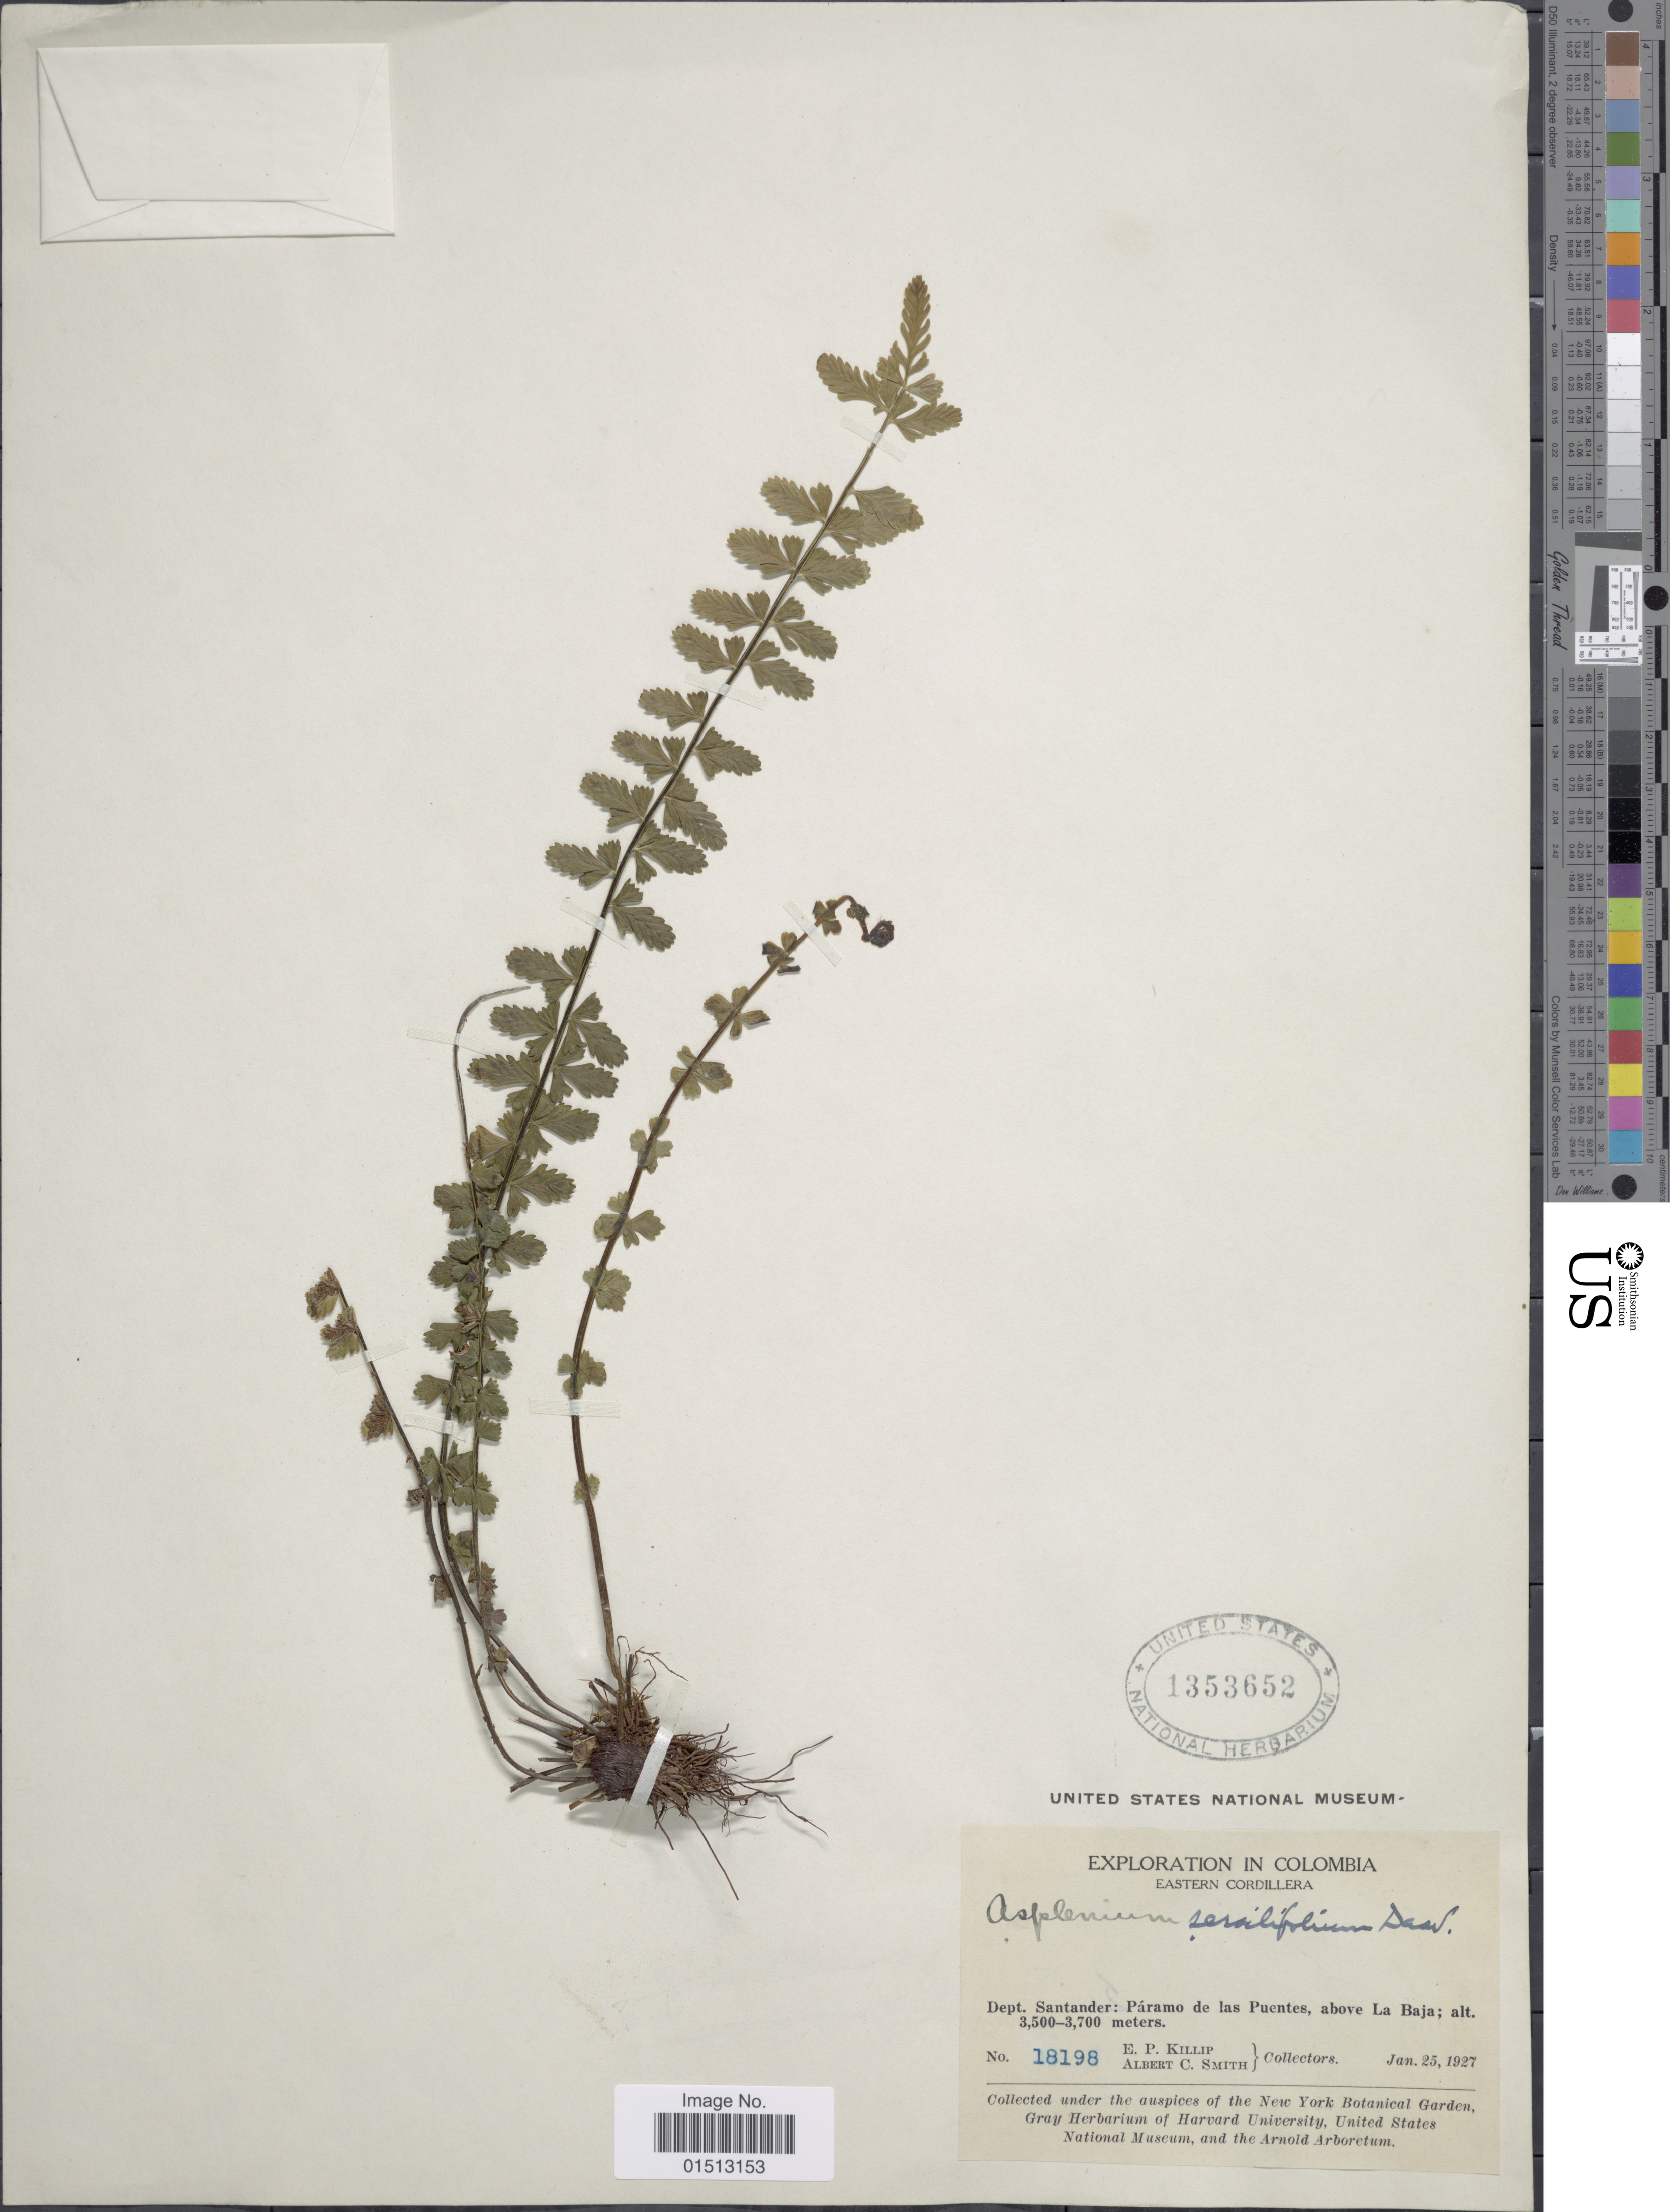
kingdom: Plantae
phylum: Tracheophyta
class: Polypodiopsida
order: Polypodiales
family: Aspleniaceae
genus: Asplenium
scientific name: Asplenium sessilifolium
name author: Desv.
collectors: E. P. Killip & A. C. Smith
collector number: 18198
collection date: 1927-01-25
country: Colombia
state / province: Santander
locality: Eastern Cordillera, Páramo de las Puentes, above La Baja.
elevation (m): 3500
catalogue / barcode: US 1353652